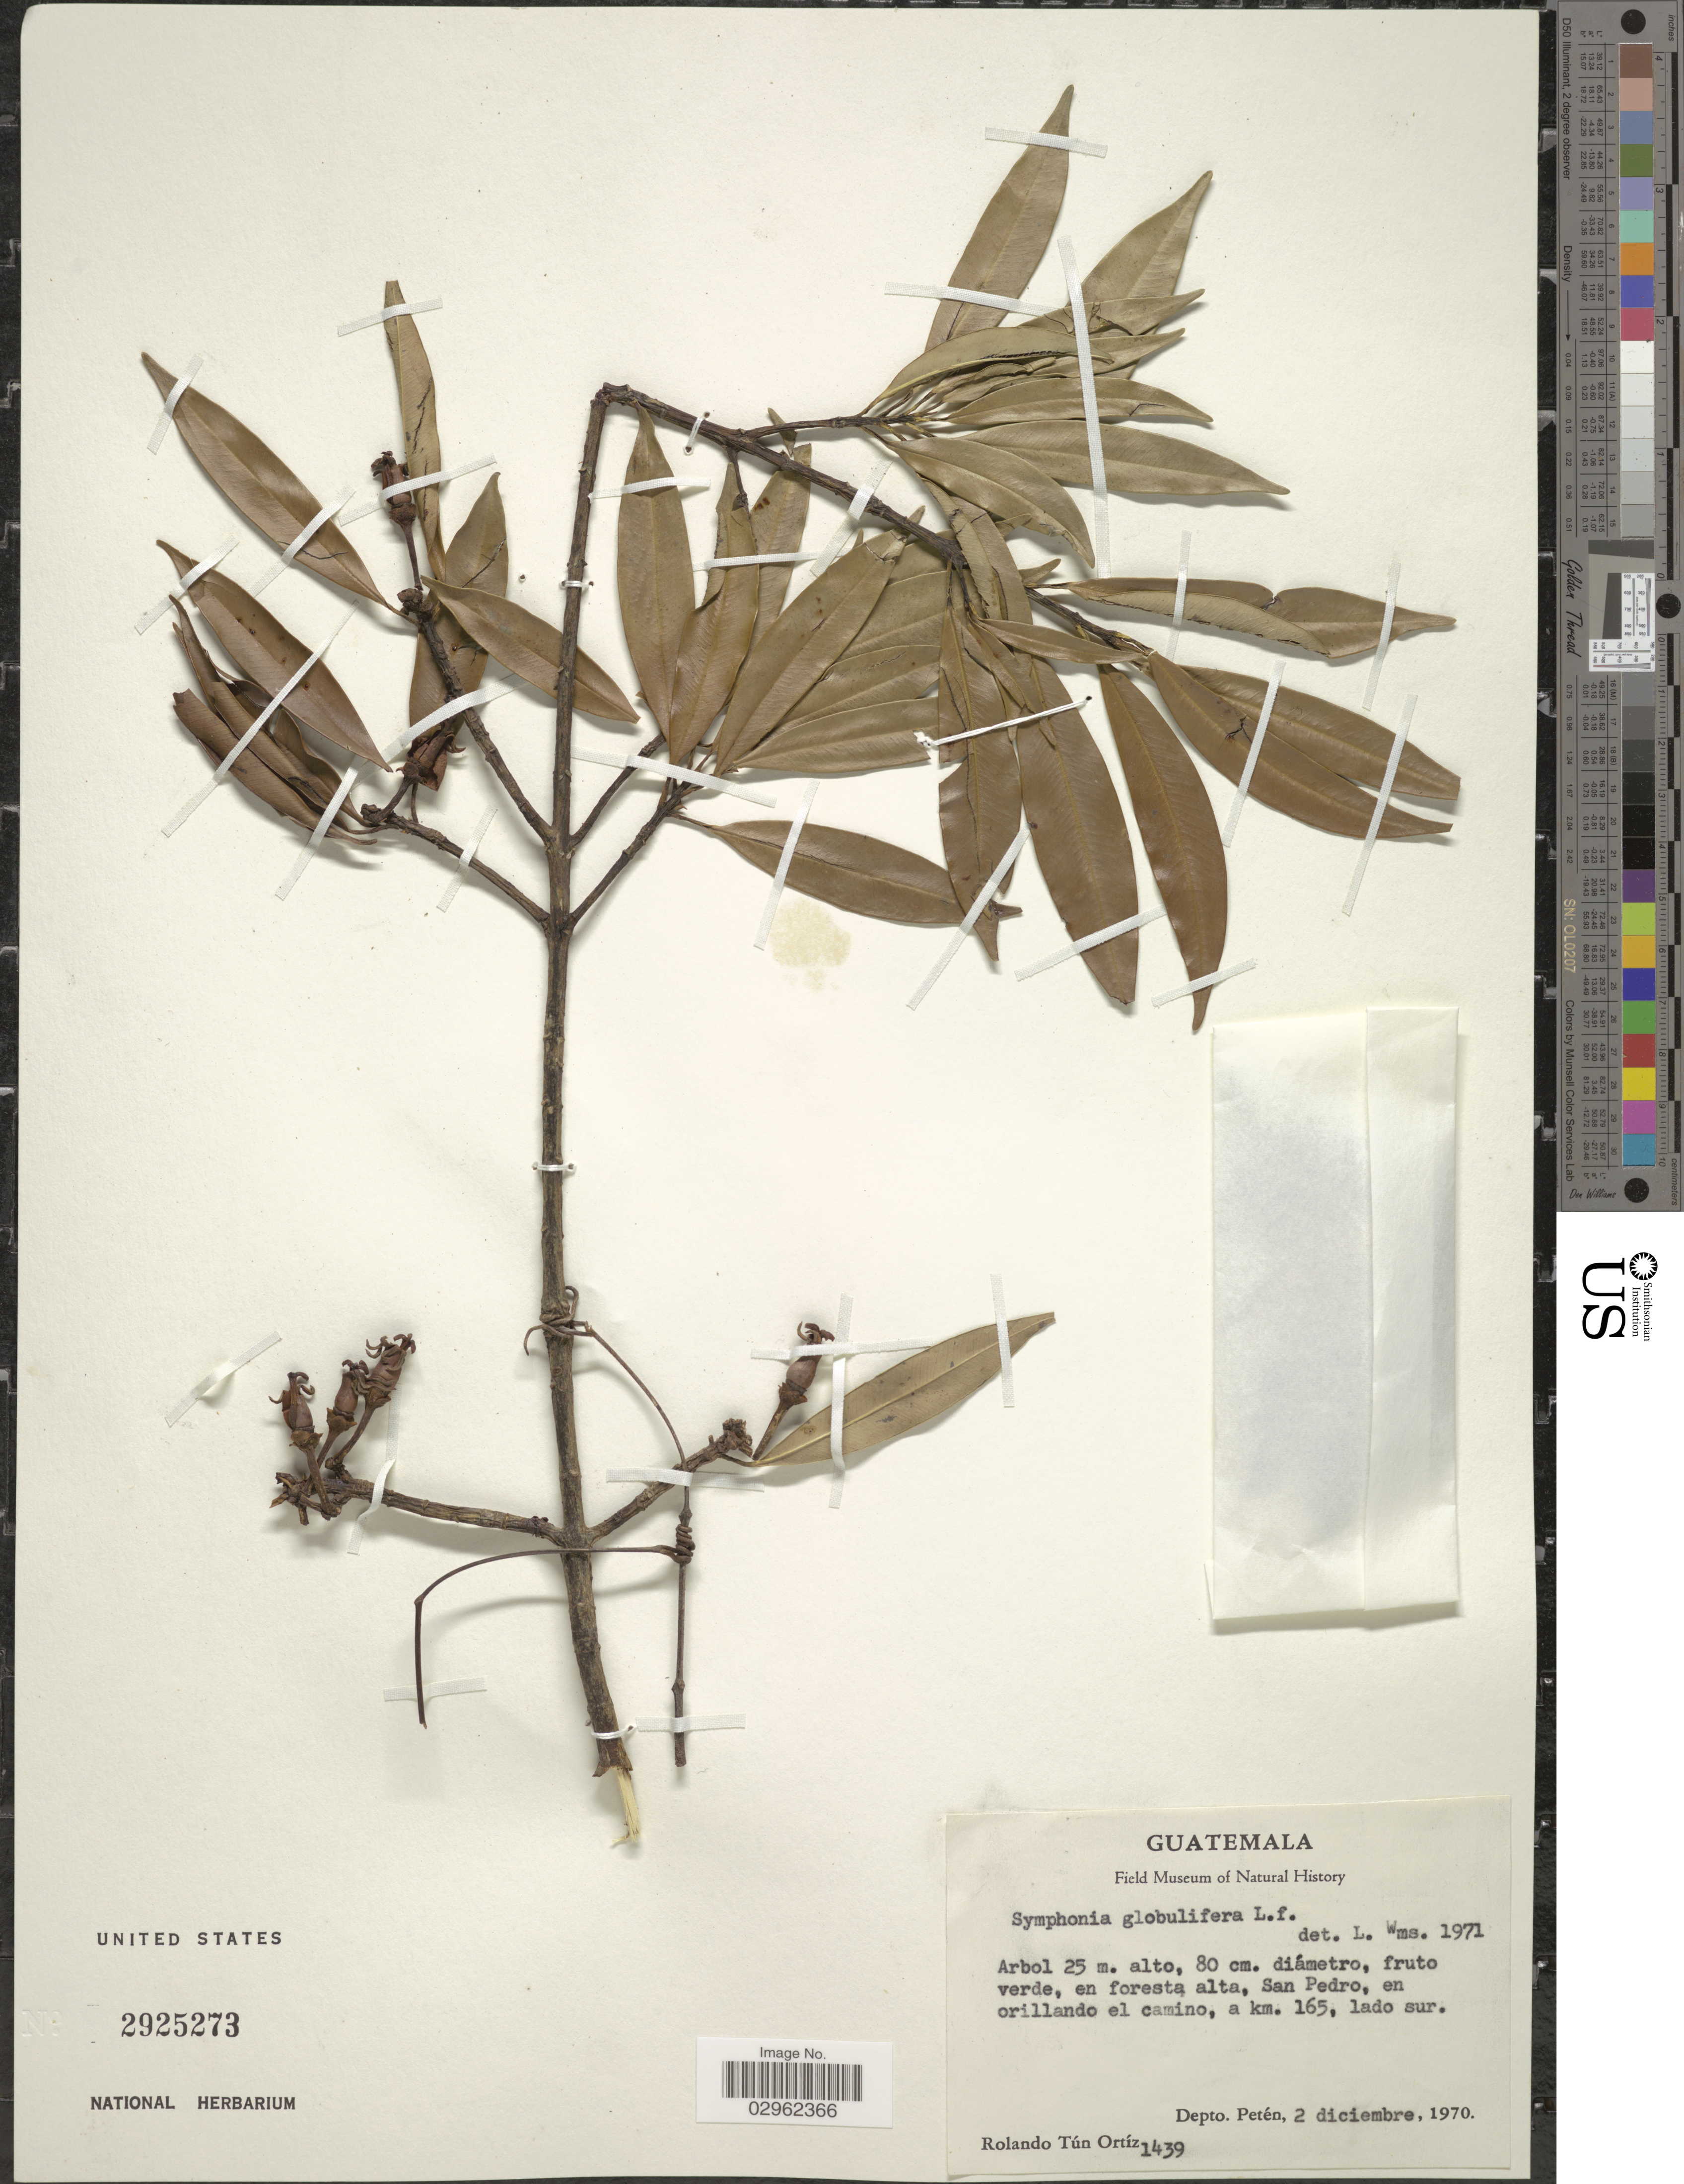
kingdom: Plantae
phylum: Tracheophyta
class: Magnoliopsida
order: Malpighiales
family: Clusiaceae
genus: Symphonia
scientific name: Symphonia globulifera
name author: L. f.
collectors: R. T. Ortíz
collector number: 1439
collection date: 1970-12-02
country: Guatemala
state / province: El Petén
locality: San Pedro, en orillando el camino, a km. 165, lado sur. Depto. Petén.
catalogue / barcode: US 2925273